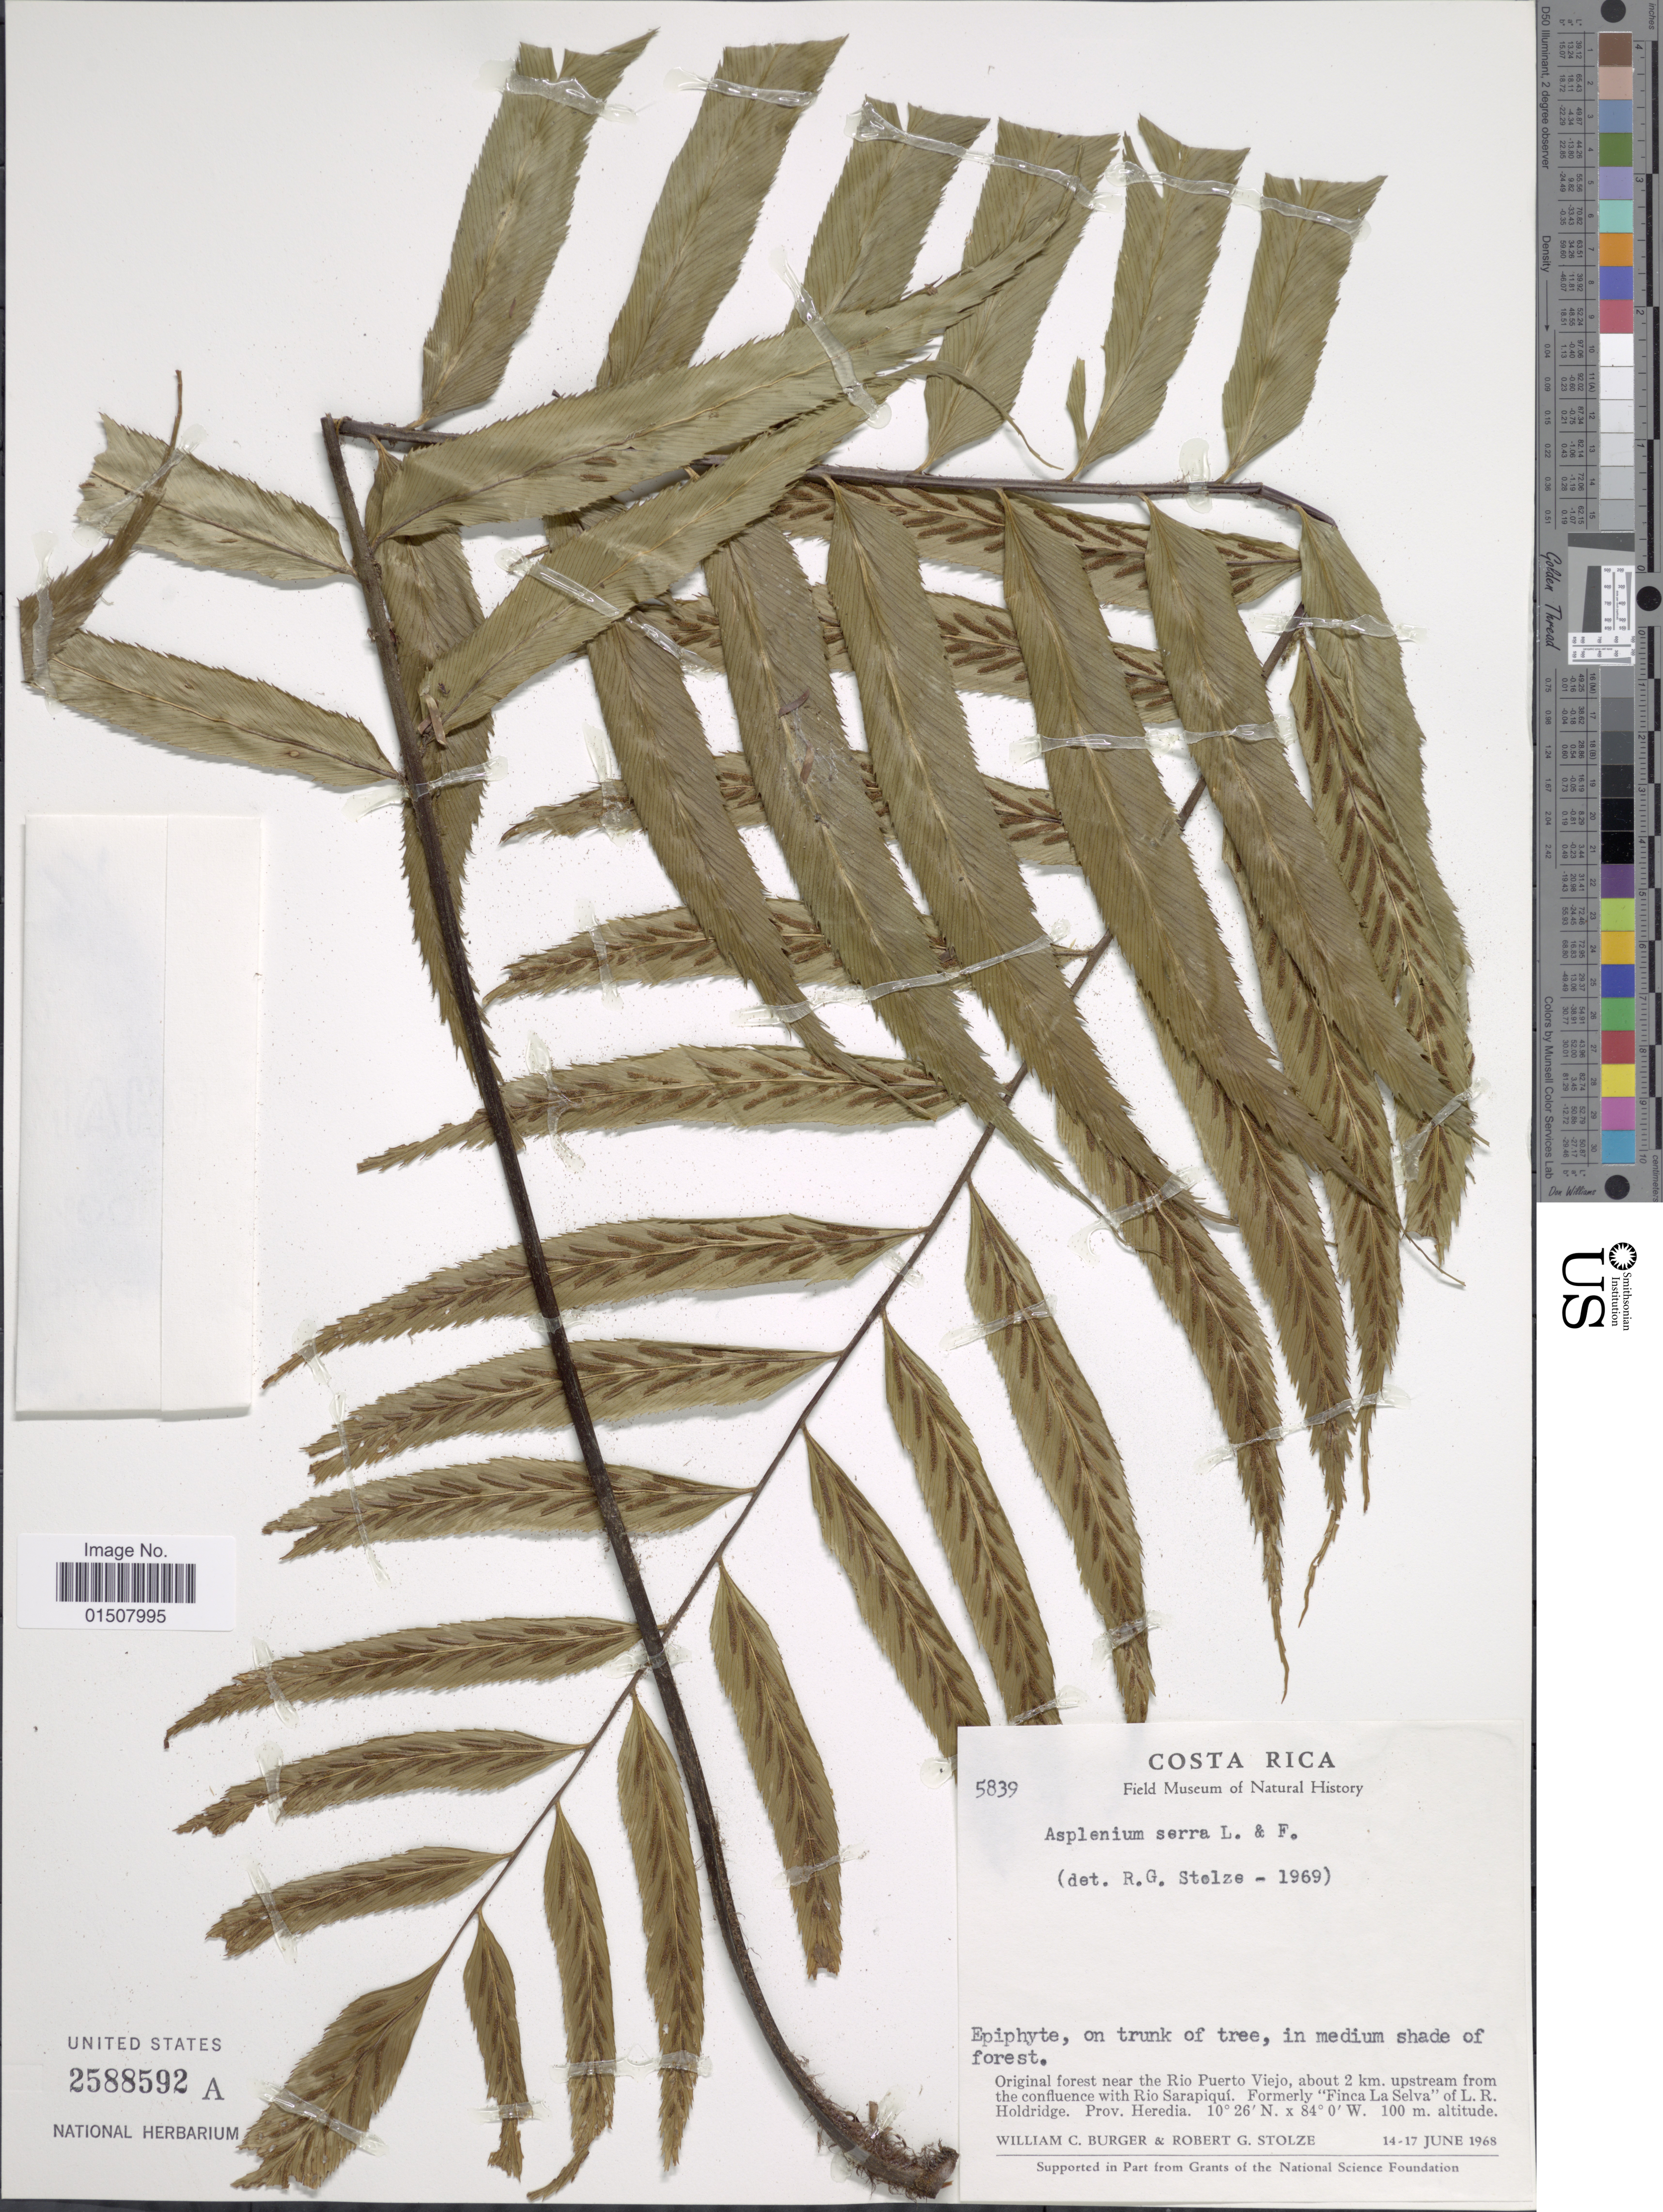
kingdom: Plantae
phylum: Tracheophyta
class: Polypodiopsida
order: Polypodiales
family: Aspleniaceae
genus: Asplenium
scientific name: Asplenium serra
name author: Langsd. & Fisch.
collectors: W. Burger & R. G. Stolze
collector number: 5839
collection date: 1968-06-14/1968-06-17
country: Costa Rica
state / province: Heredia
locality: Original forest near the Rio Puerto Viejo, about 2 km. upstream from the confluence with Rio Sarapiqui, Formely "Finca La Selva"of L.R. Holdridge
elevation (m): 100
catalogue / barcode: US 2588592A